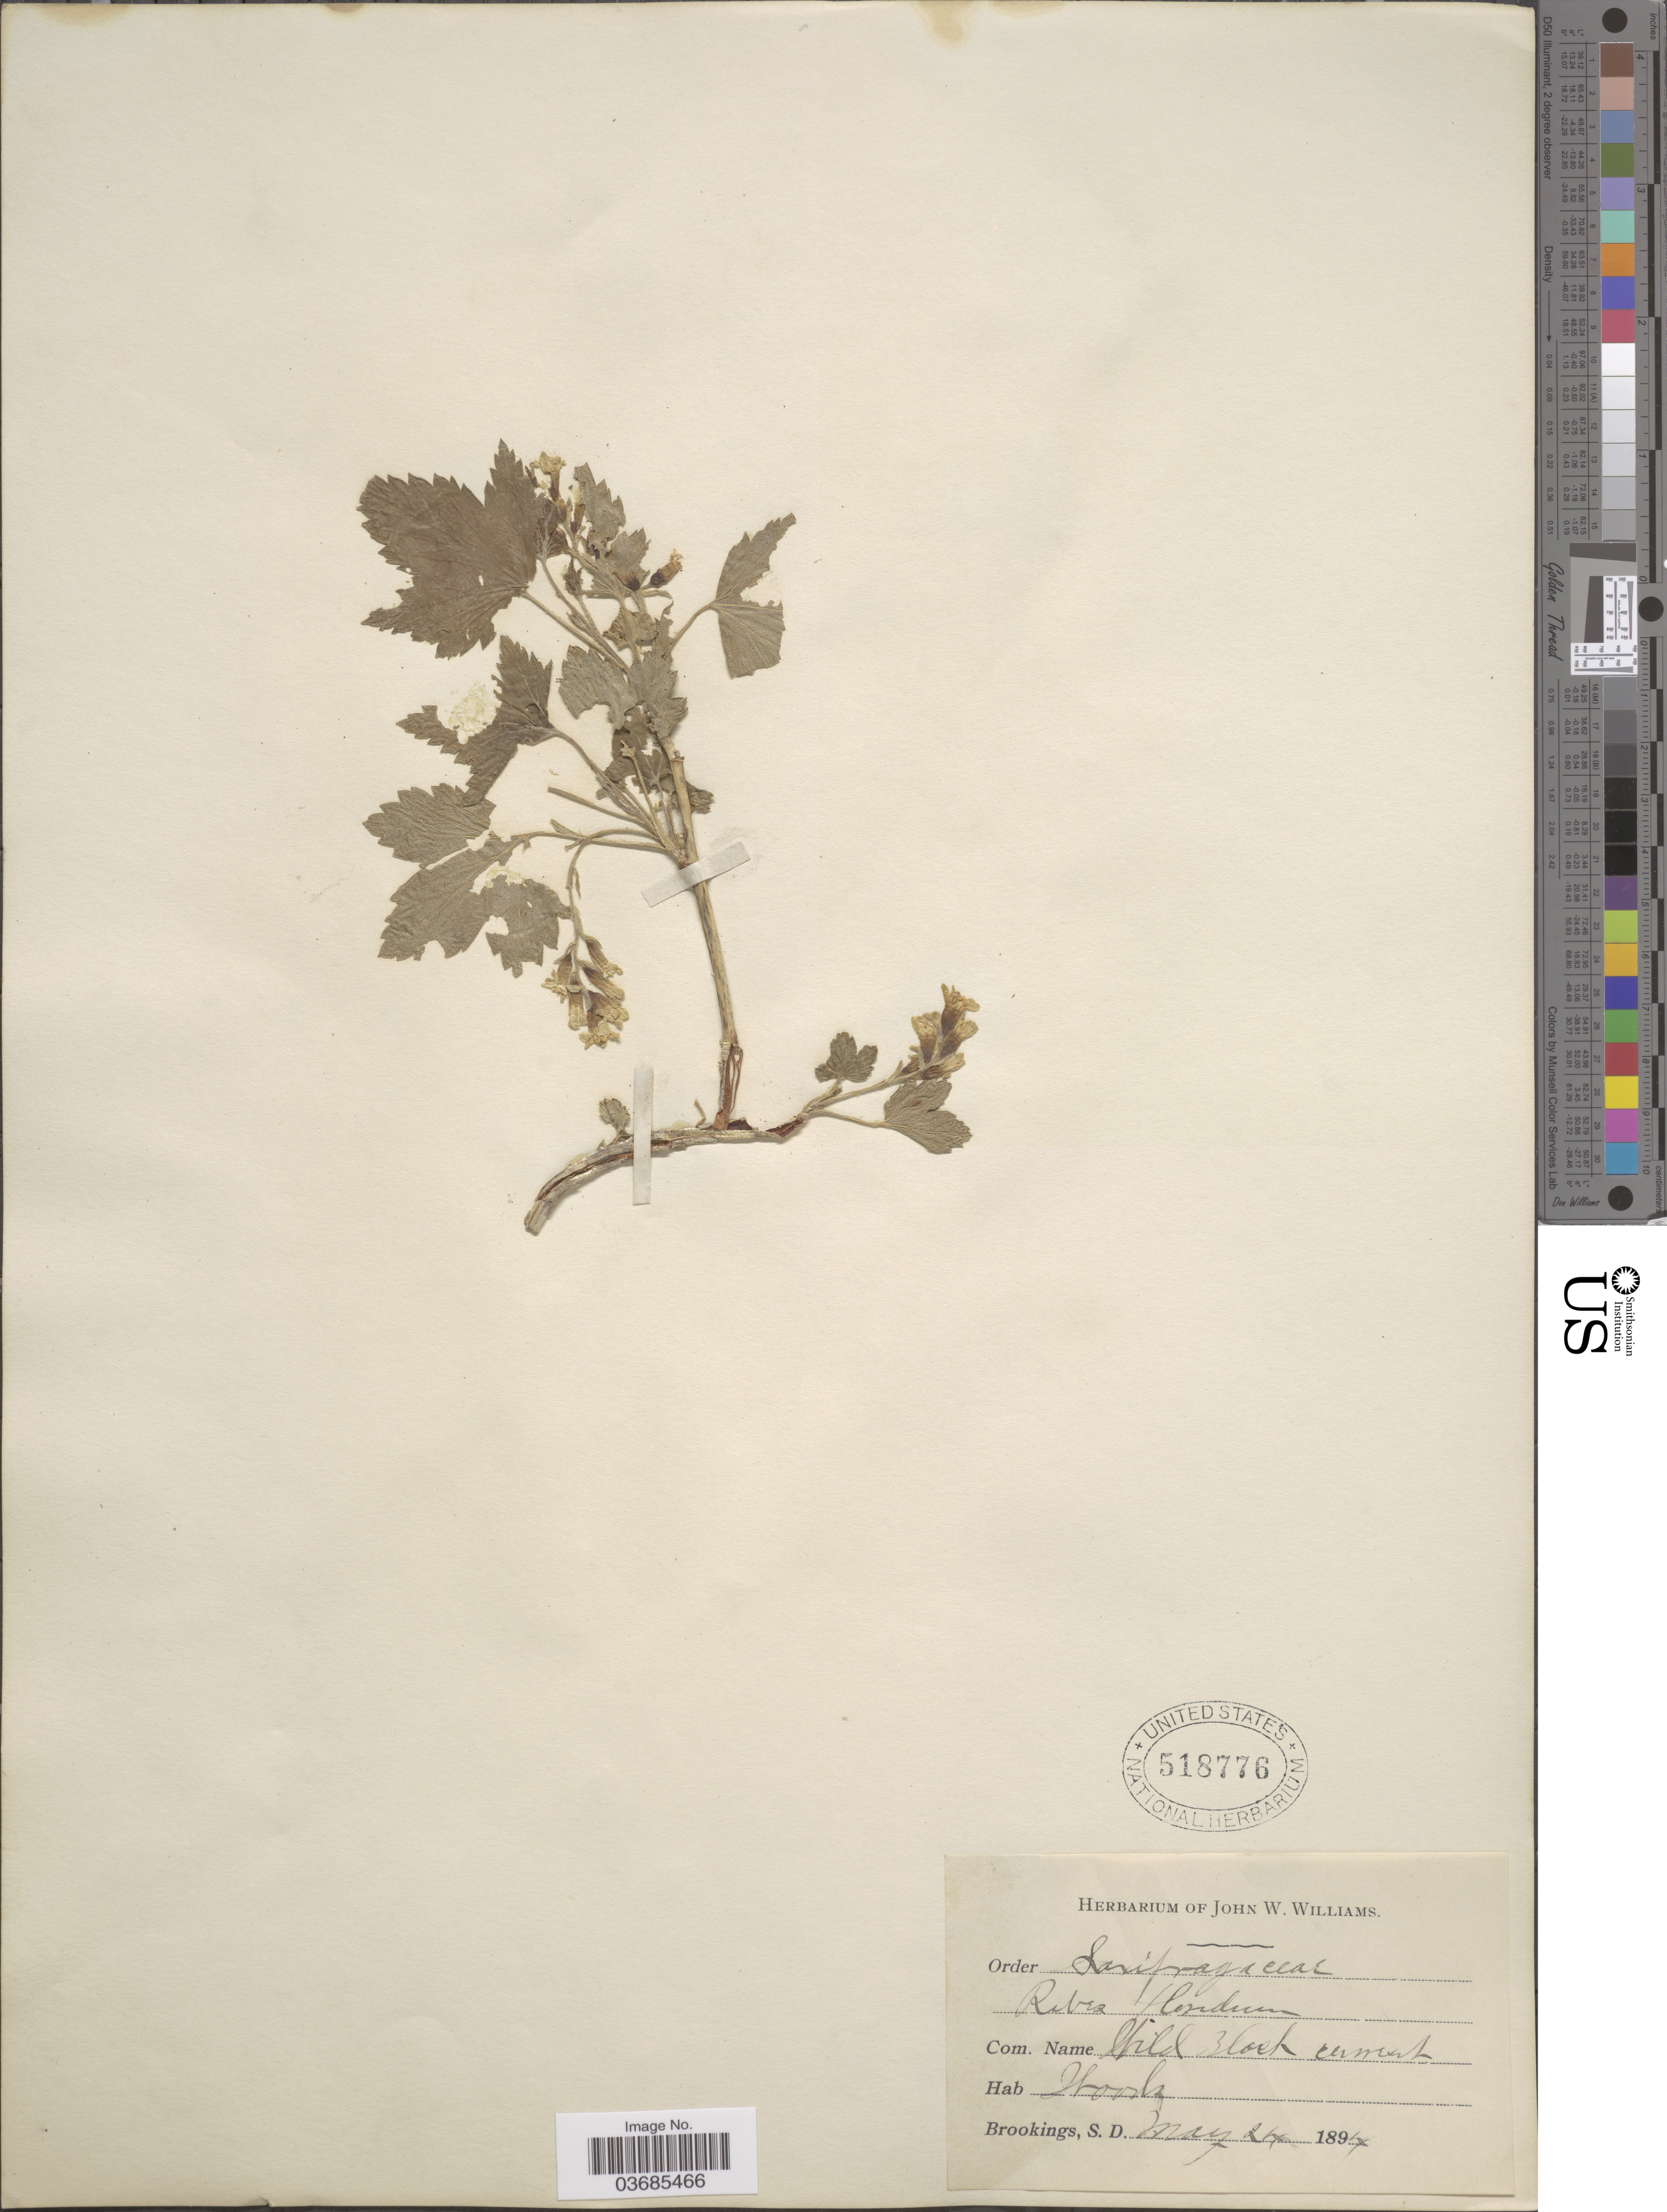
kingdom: Plantae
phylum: Tracheophyta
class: Magnoliopsida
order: Saxifragales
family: Grossulariaceae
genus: Ribes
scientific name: Ribes americanum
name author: Mill.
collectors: ex herb. of John W. Williams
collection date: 1894-05-24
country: United States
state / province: South Dakota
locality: Brookings.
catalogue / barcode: US 518776